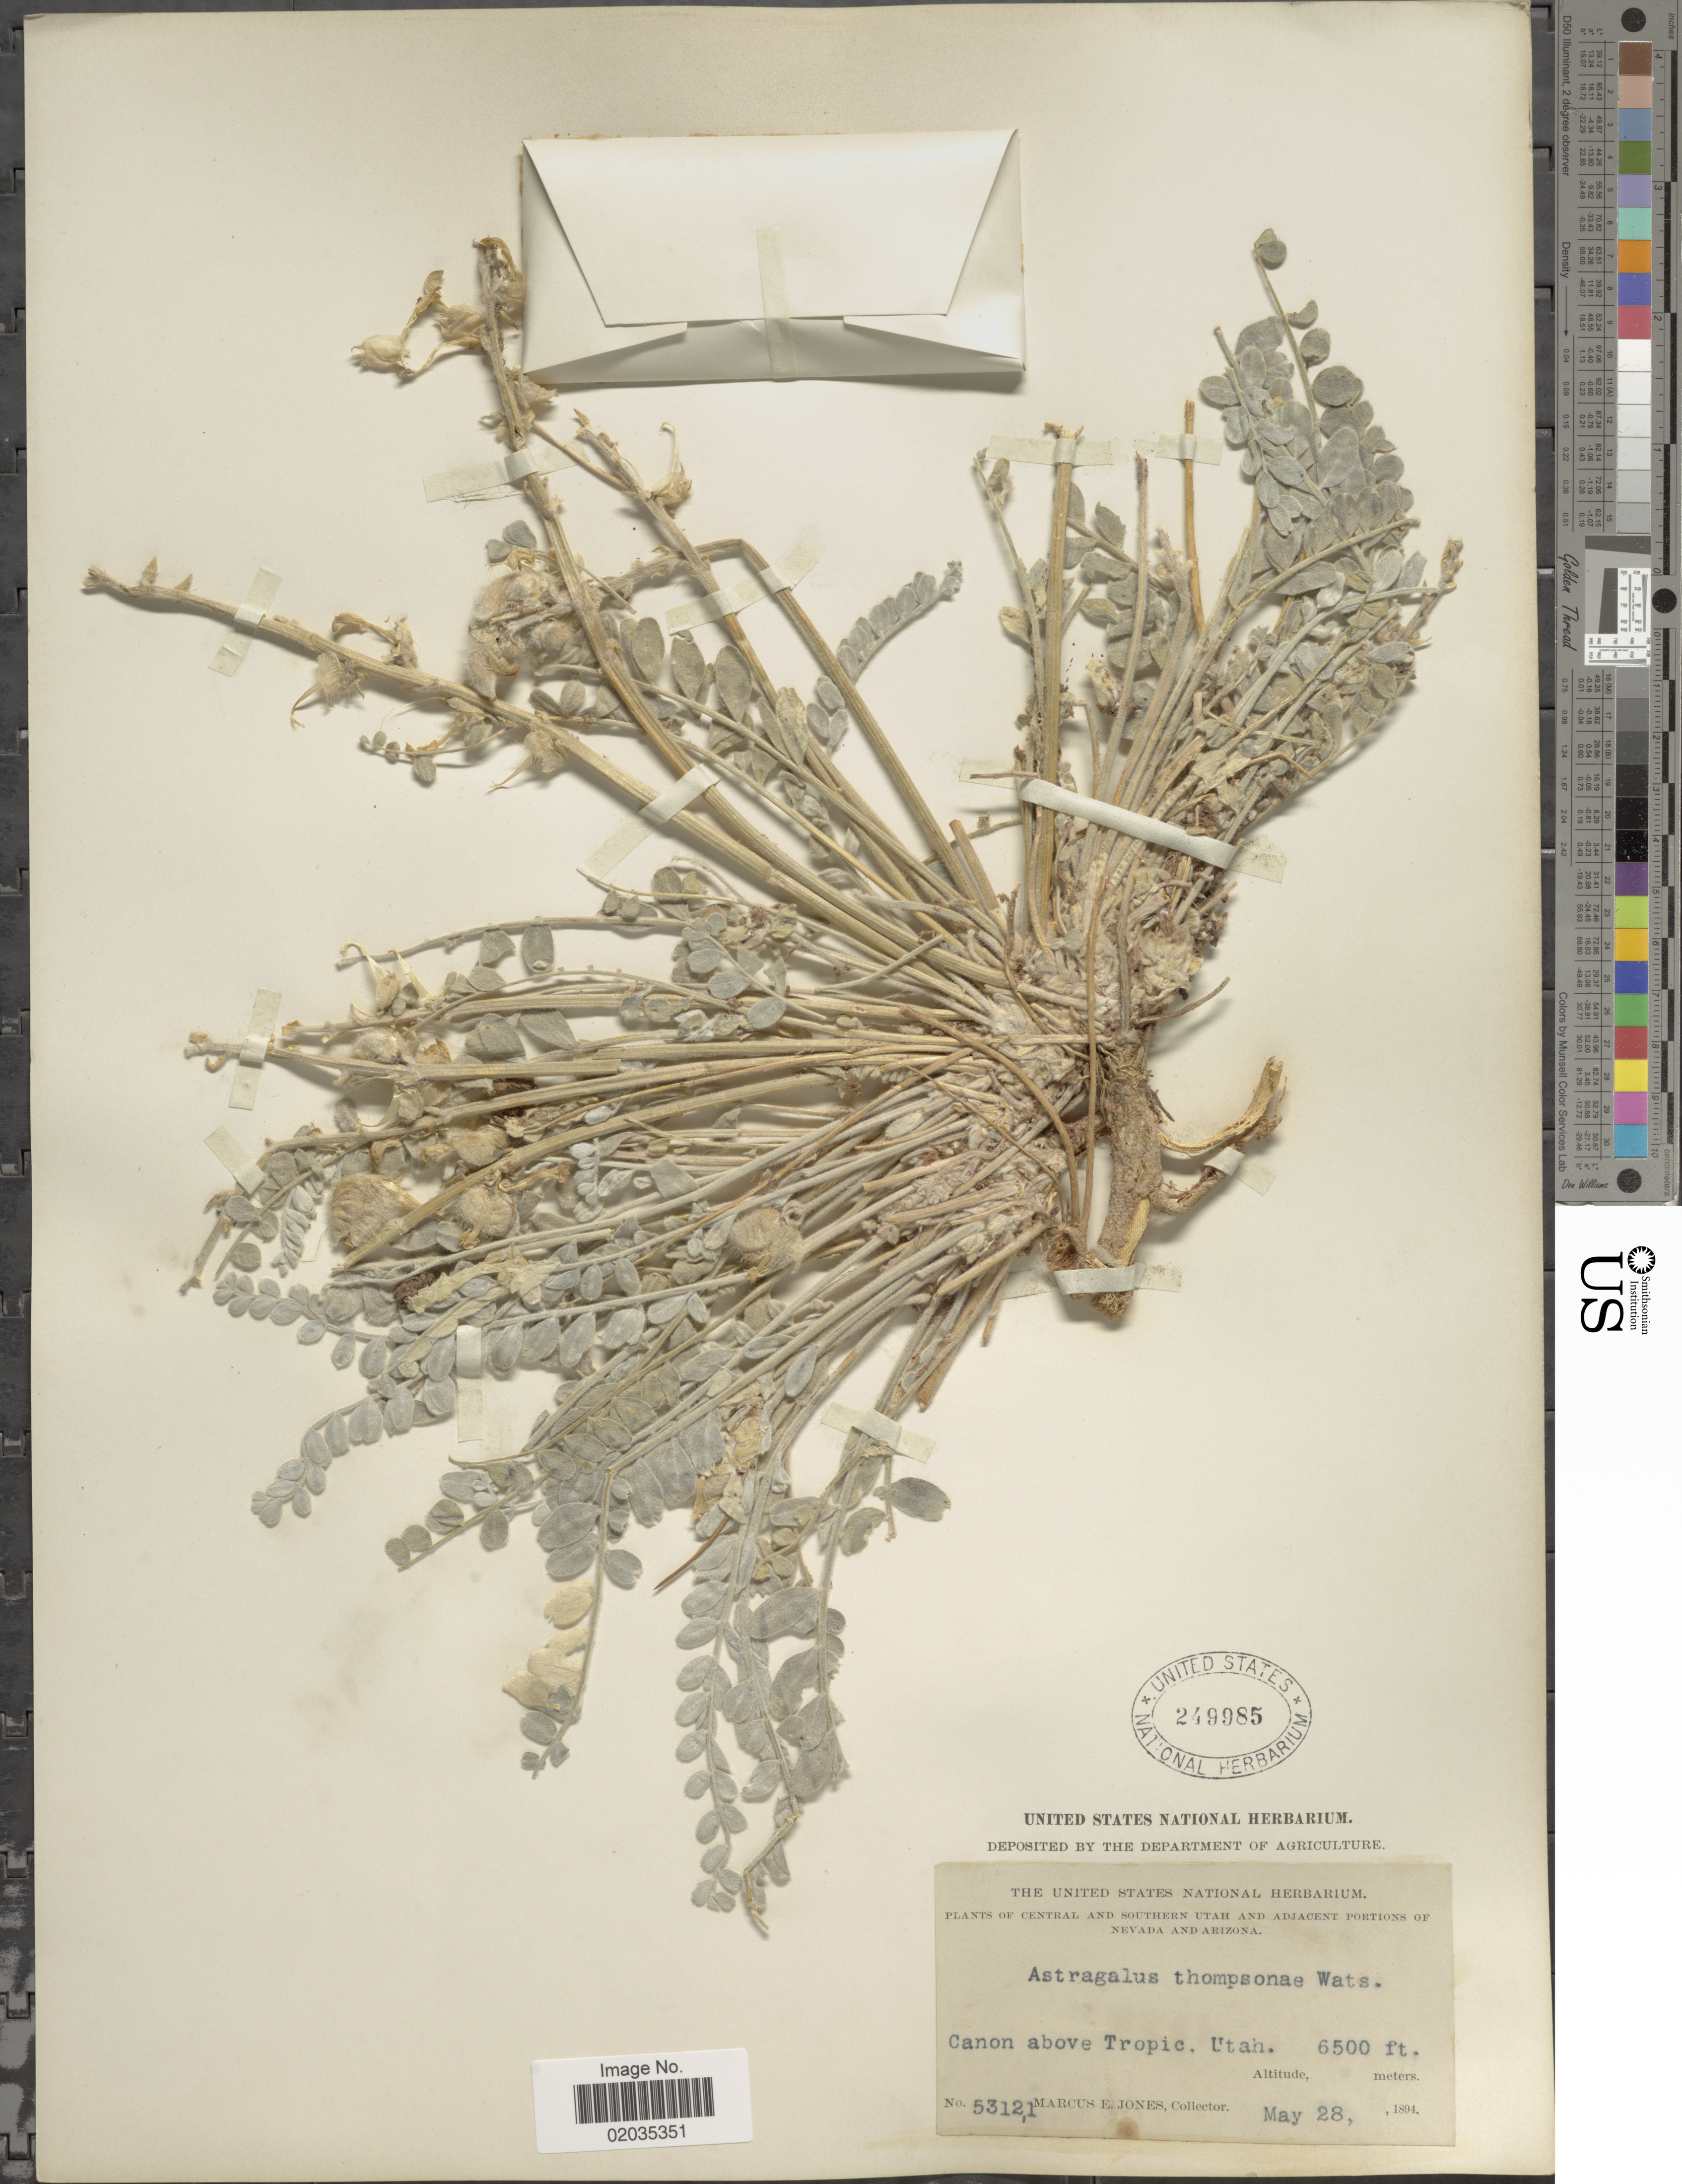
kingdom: Plantae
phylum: Tracheophyta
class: Magnoliopsida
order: Fabales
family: Fabaceae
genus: Astragalus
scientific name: Astragalus thompsonae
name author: S. Watson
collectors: M. E. Jones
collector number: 53121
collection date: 1894-05-28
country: United States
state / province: Utah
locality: Central and southern Utah. Canon above Tropic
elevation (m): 1981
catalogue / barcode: US 249985